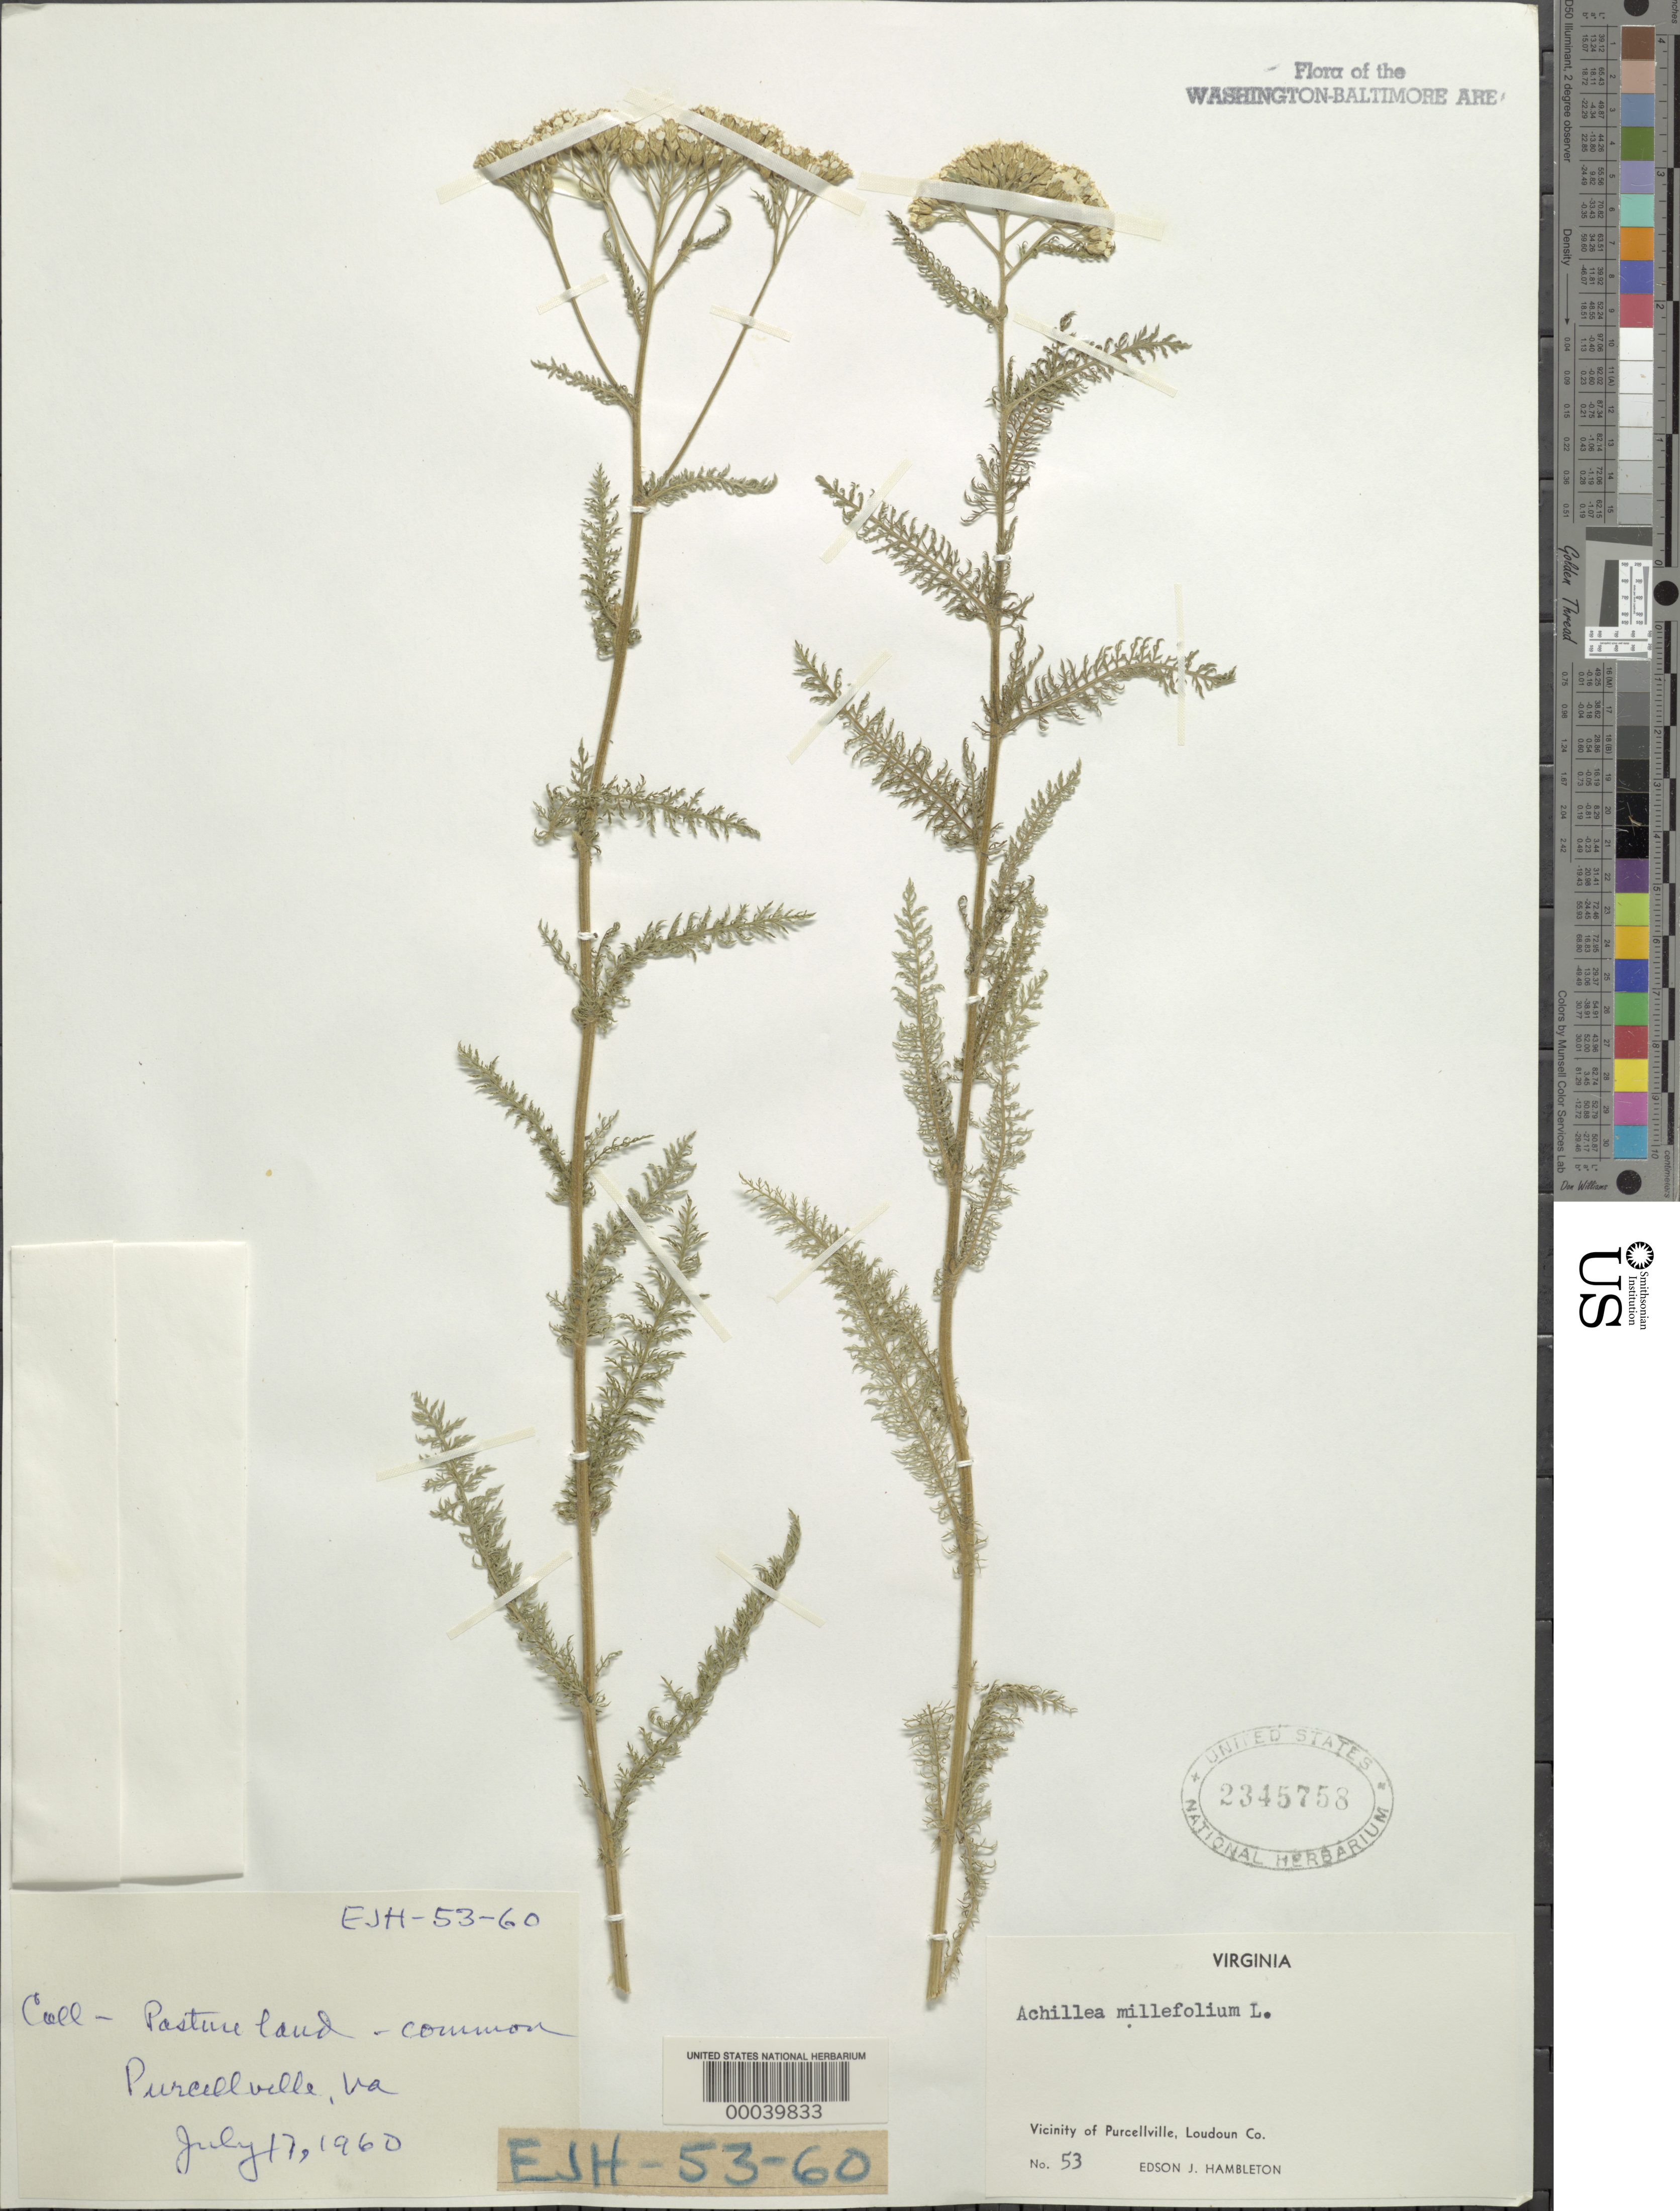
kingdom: Plantae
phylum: Tracheophyta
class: Magnoliopsida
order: Asterales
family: Asteraceae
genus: Achillea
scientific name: Achillea millefolium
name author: L.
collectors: E. Hambleton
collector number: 53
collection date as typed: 17 Jul 1960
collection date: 1960-07-17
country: United States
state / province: Virginia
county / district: Loudoun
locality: Purcellville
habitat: Pasture land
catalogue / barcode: US 2345758